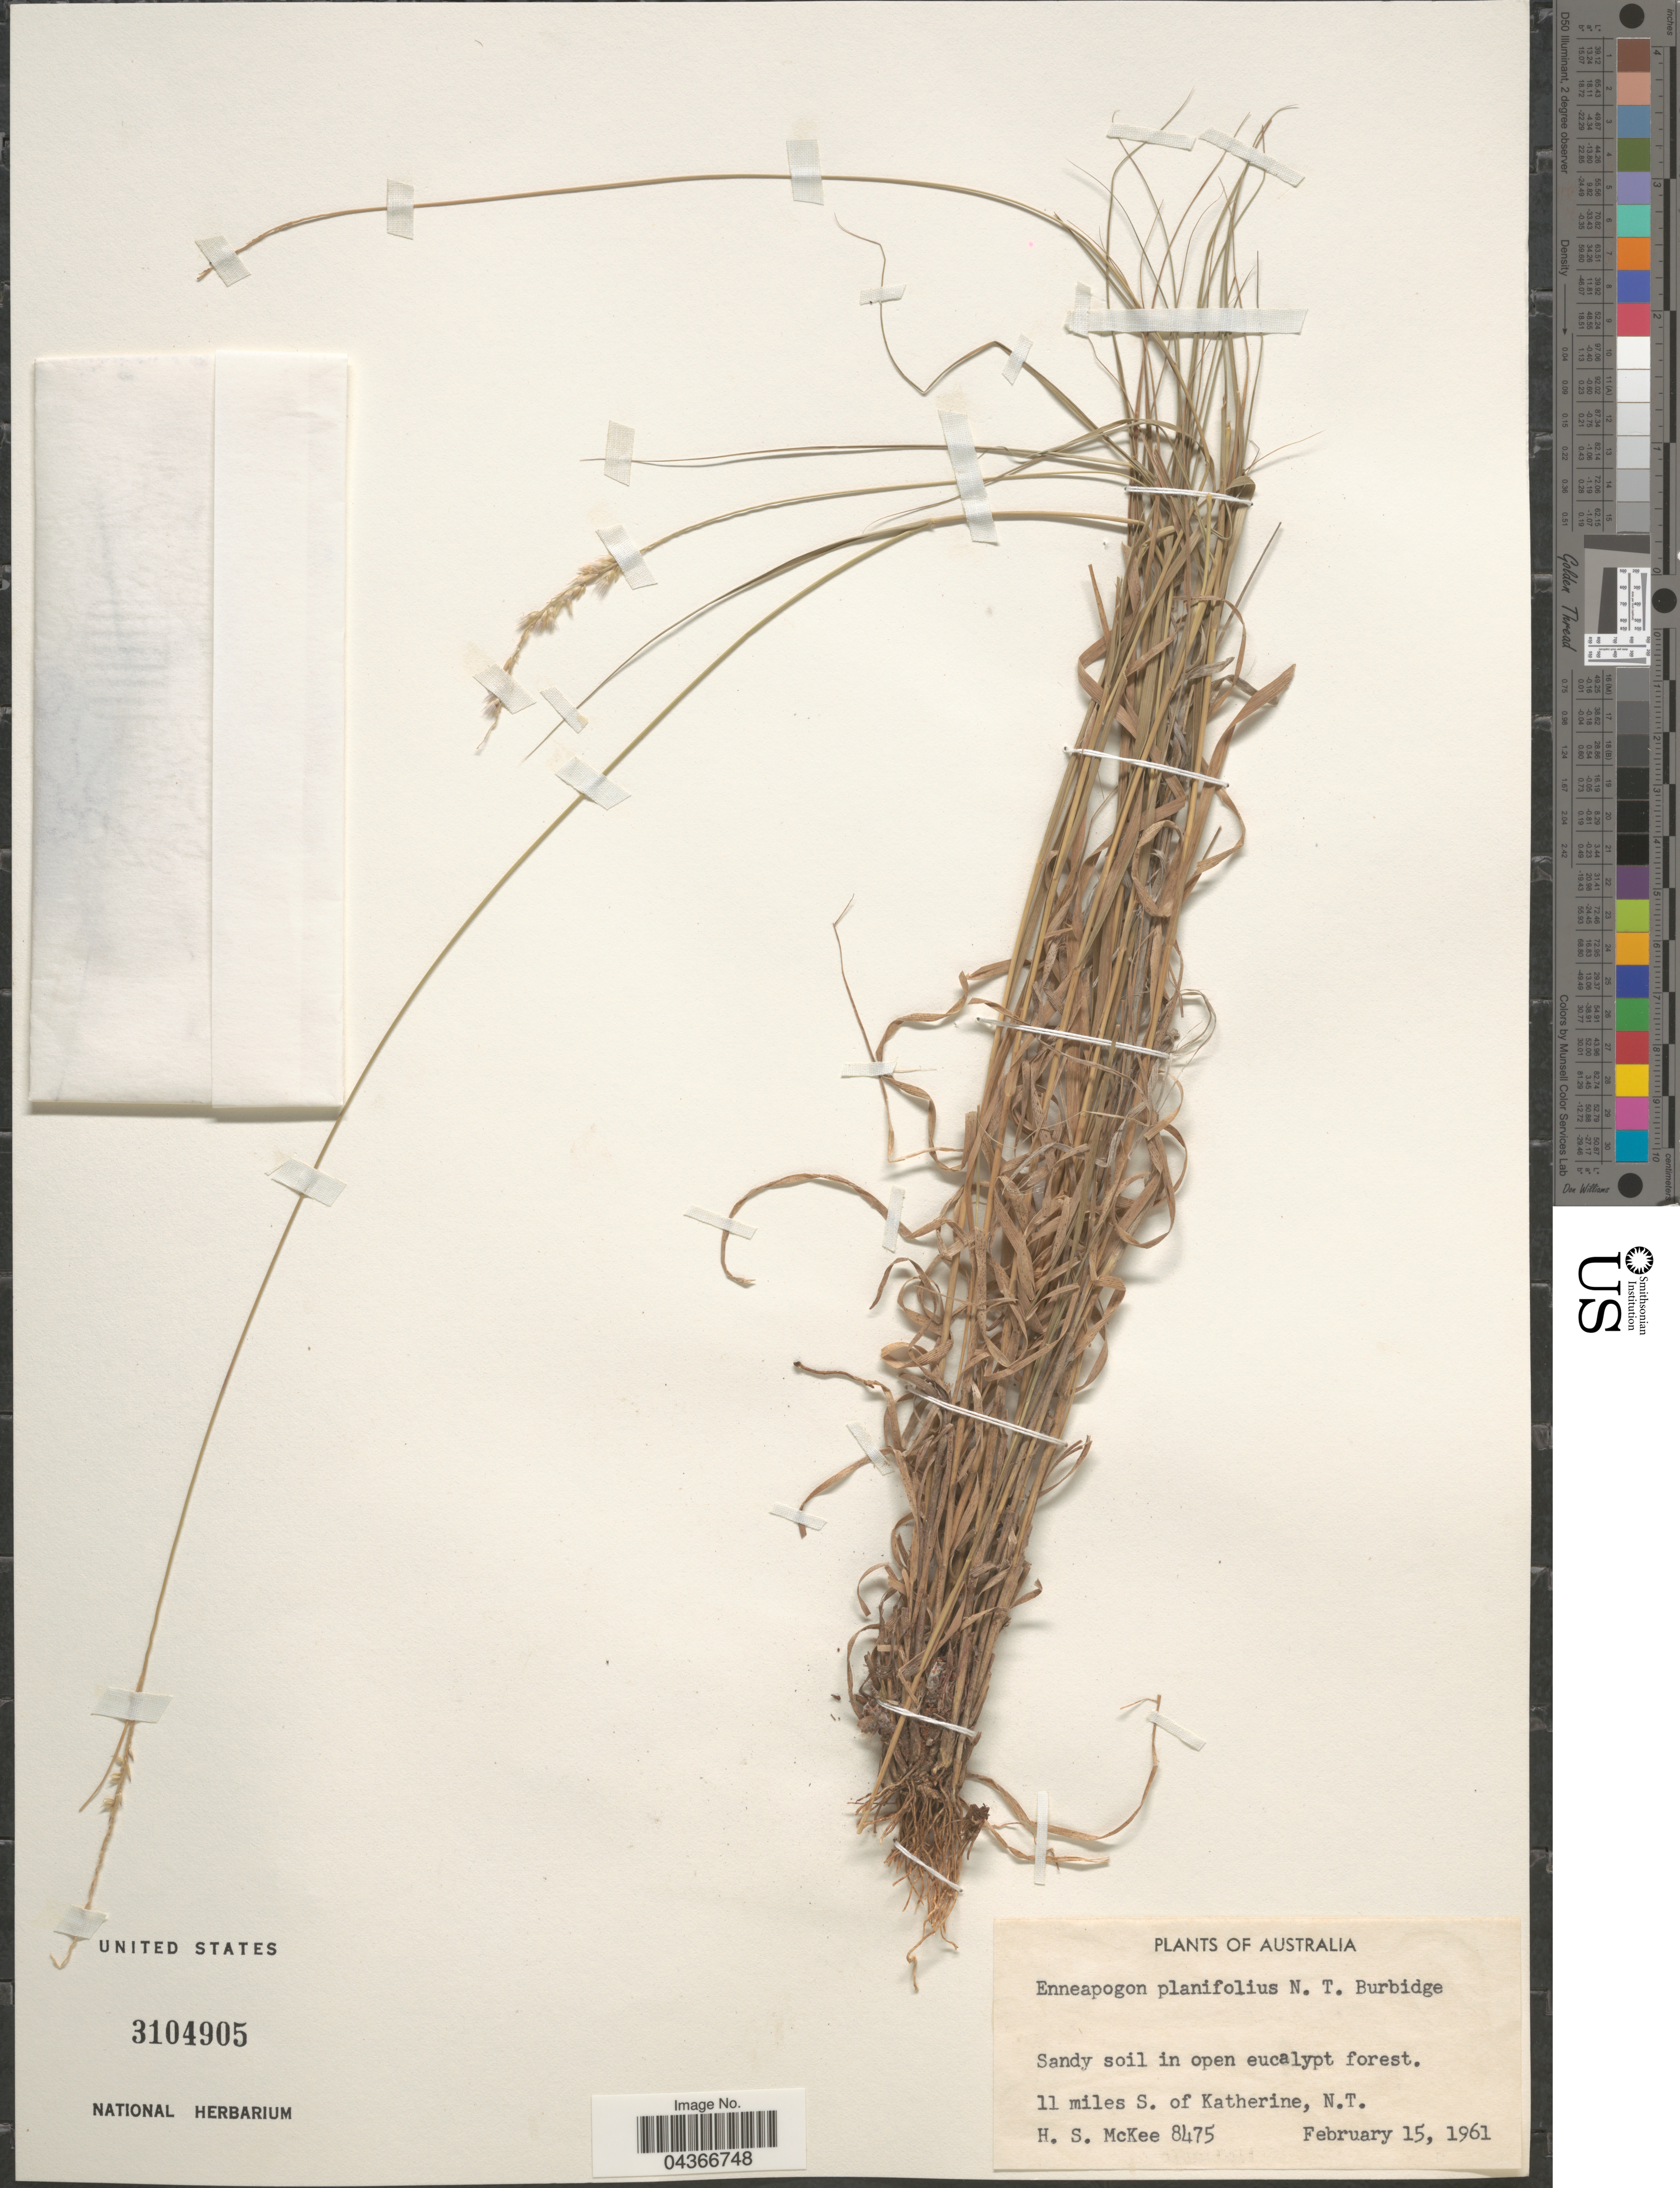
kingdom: Plantae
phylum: Tracheophyta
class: Liliopsida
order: Poales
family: Poaceae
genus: Enneapogon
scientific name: Enneapogon purpurascens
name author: (R. Br.) P. Beauv.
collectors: H. S. McKee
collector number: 8475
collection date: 1961-02-15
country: Australia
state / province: Northern Territory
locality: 11 miles S. of Katherine, N.T.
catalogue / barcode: US 3104905